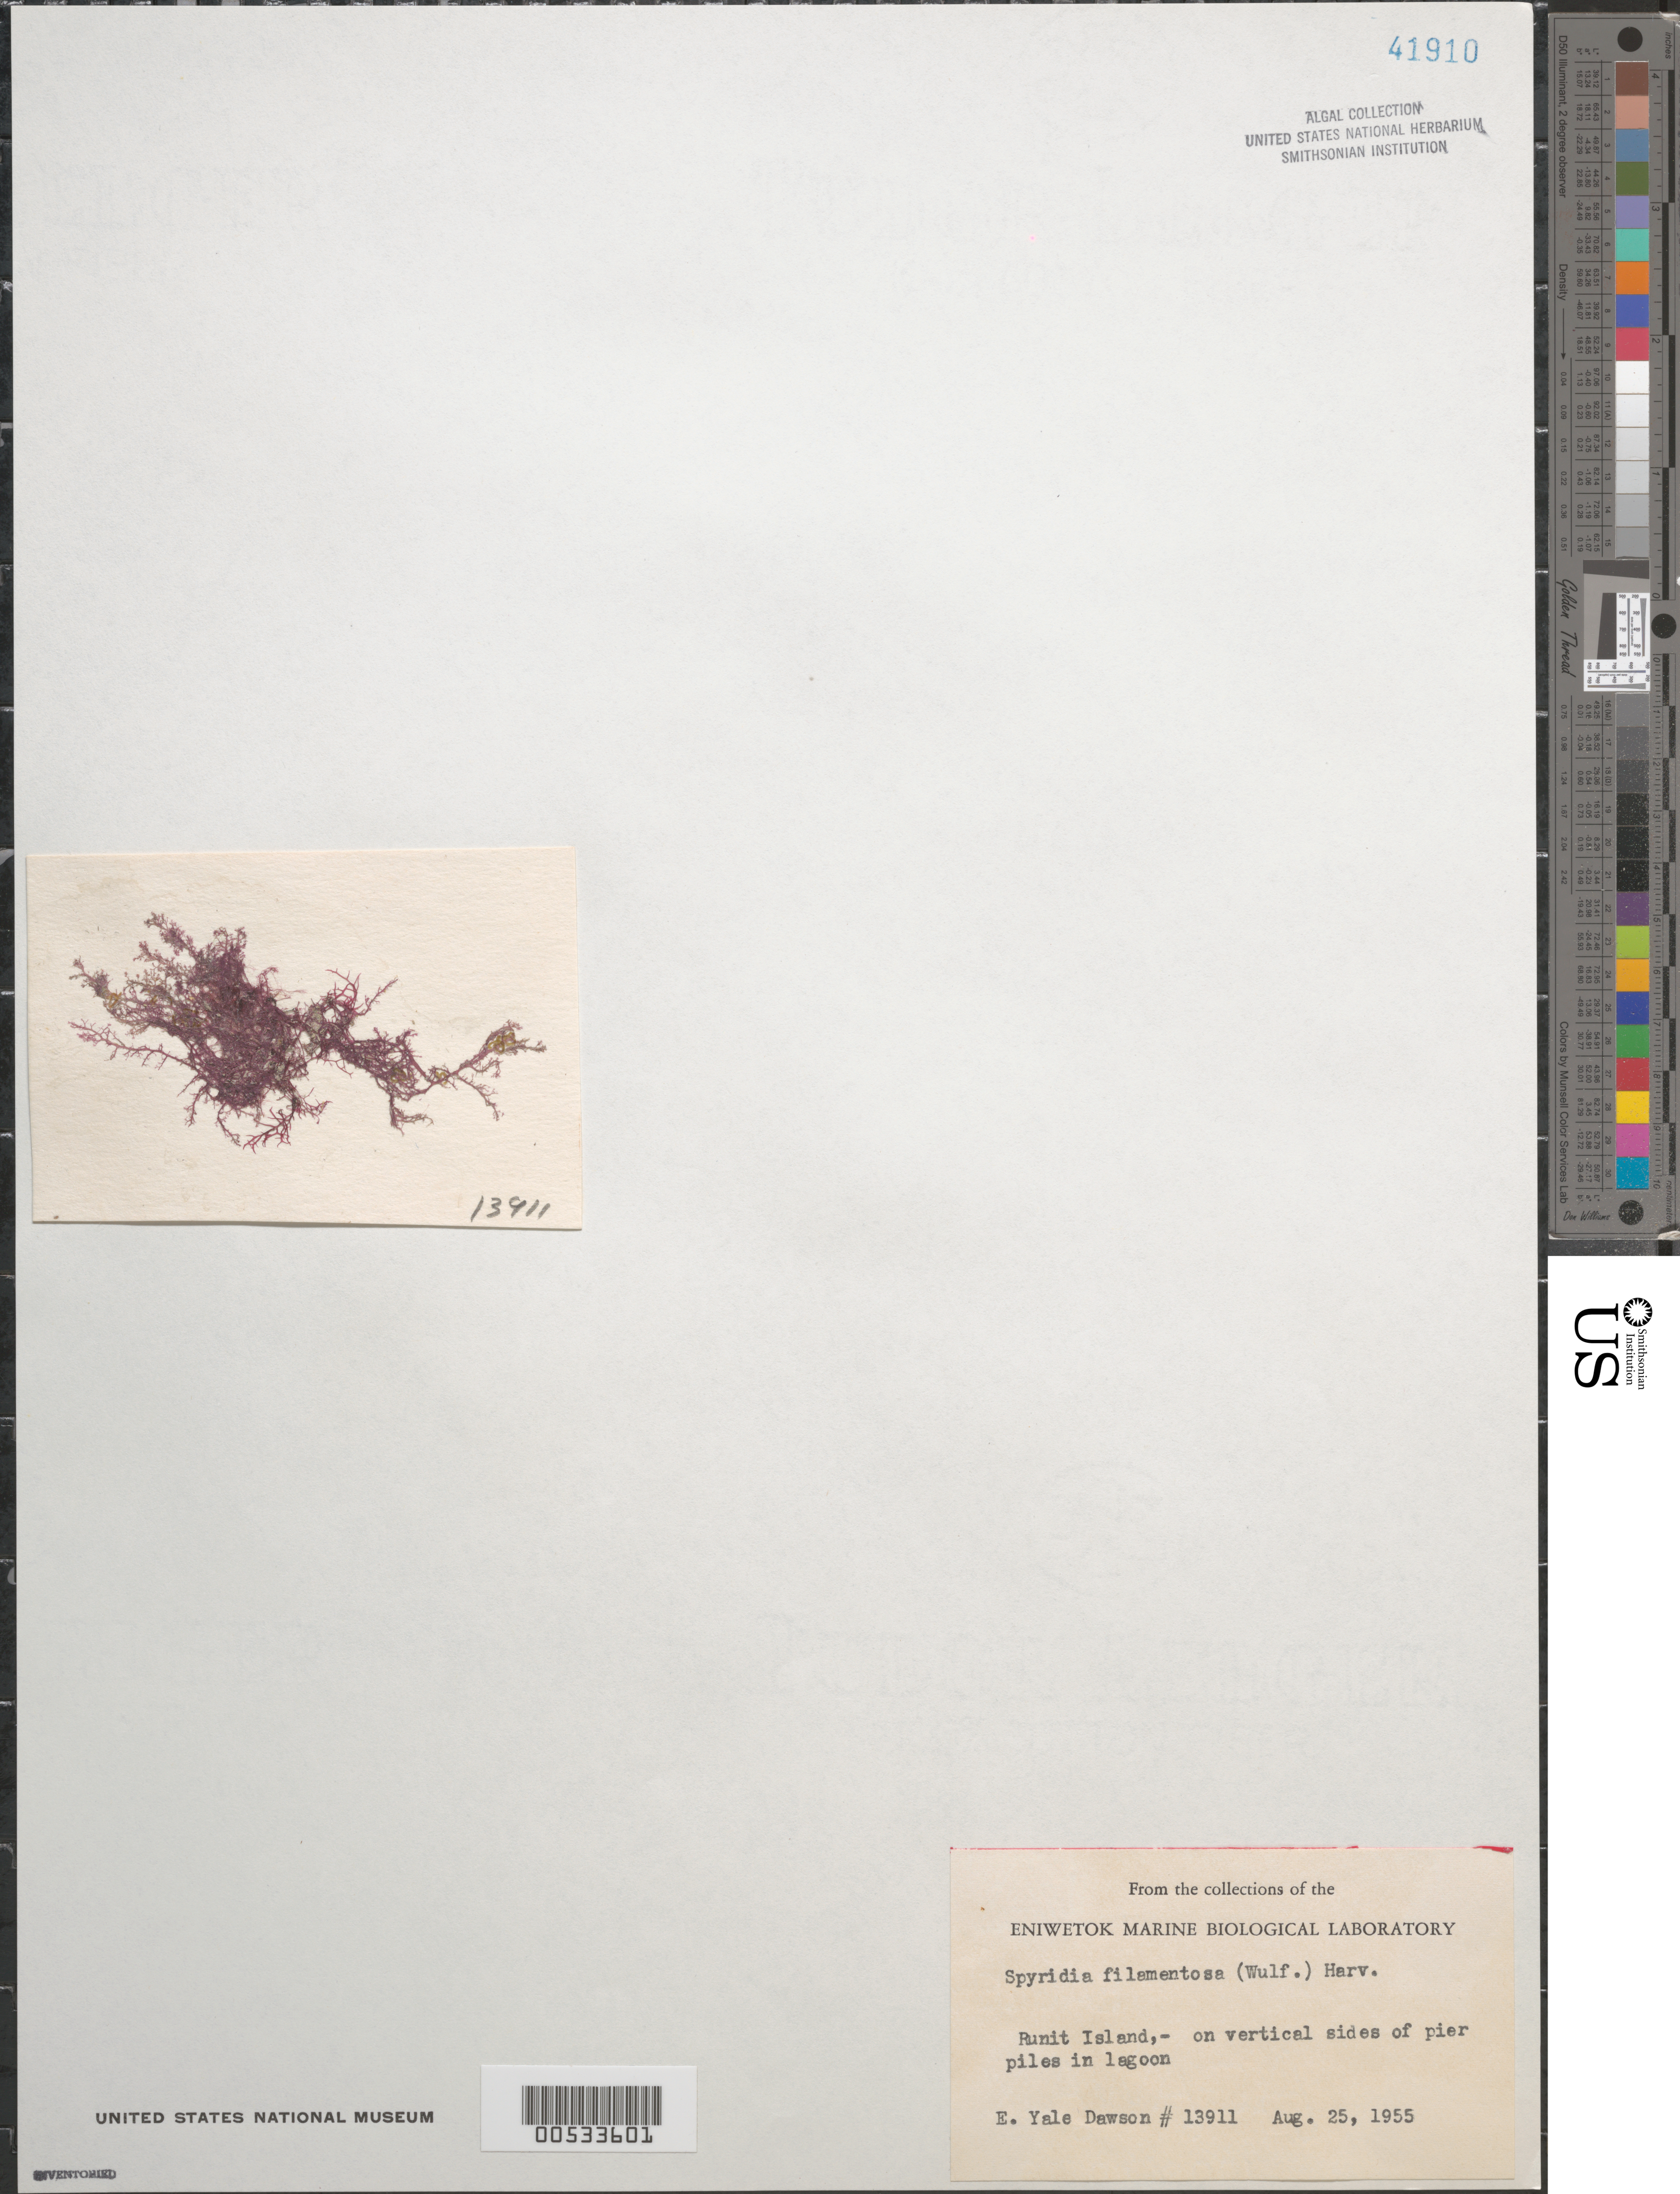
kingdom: Plantae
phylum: Rhodophyta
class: Florideophyceae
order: Ceramiales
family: Spyridiaceae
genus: Spyridia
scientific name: Spyridia filamentosa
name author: (Wulfen) Harv.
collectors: E. Y. Dawson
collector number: EYD 13911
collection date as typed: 25 Aug 1955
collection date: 1955-08-25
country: Marshall Islands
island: Enewetak [Eniwetok] Atoll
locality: Runit Islet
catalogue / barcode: US 41910